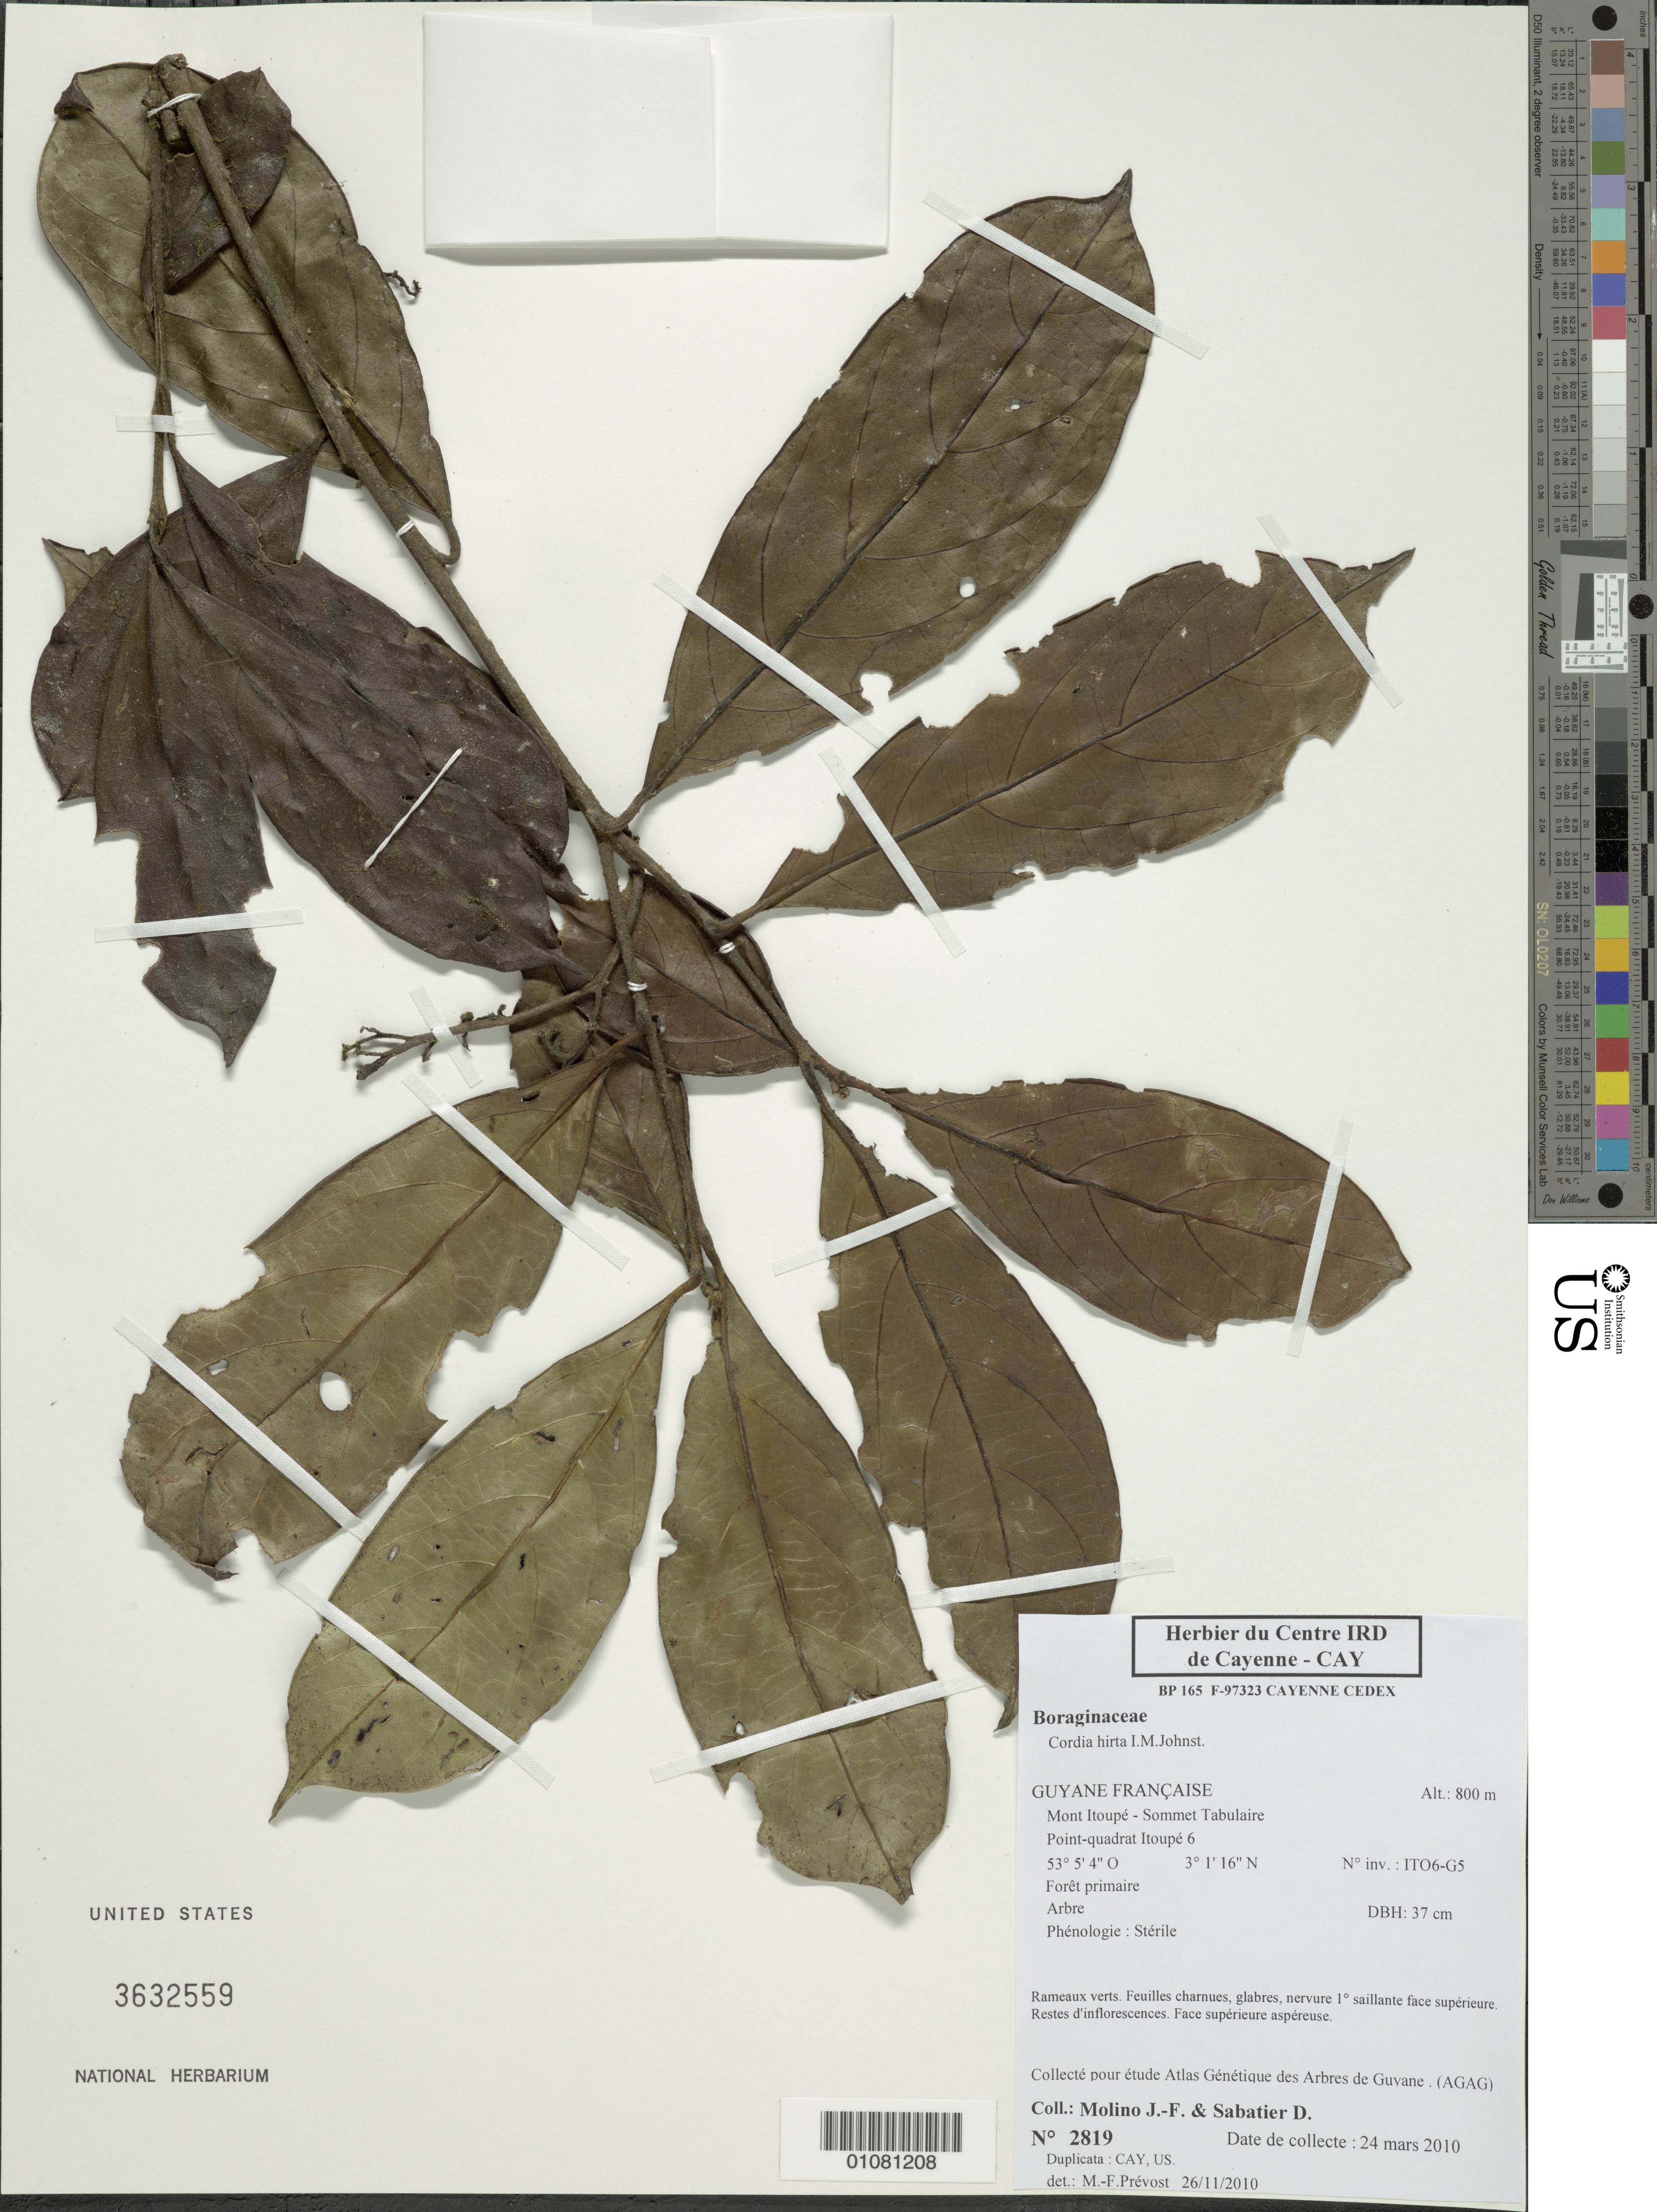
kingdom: Plantae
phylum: Tracheophyta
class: Magnoliopsida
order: Boraginales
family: Cordiaceae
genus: Cordia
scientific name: Cordia hirta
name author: I.M. Johnst.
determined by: Prévost, M.-F.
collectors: J. Molino & D. Sabatier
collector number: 2819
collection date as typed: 24-Mar-10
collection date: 1910-03-24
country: French Guiana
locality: Mont Itoupé - Sommet Tabulaire, point-quadrat Itoupé 6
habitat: Foret primaire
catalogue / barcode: US 3632559